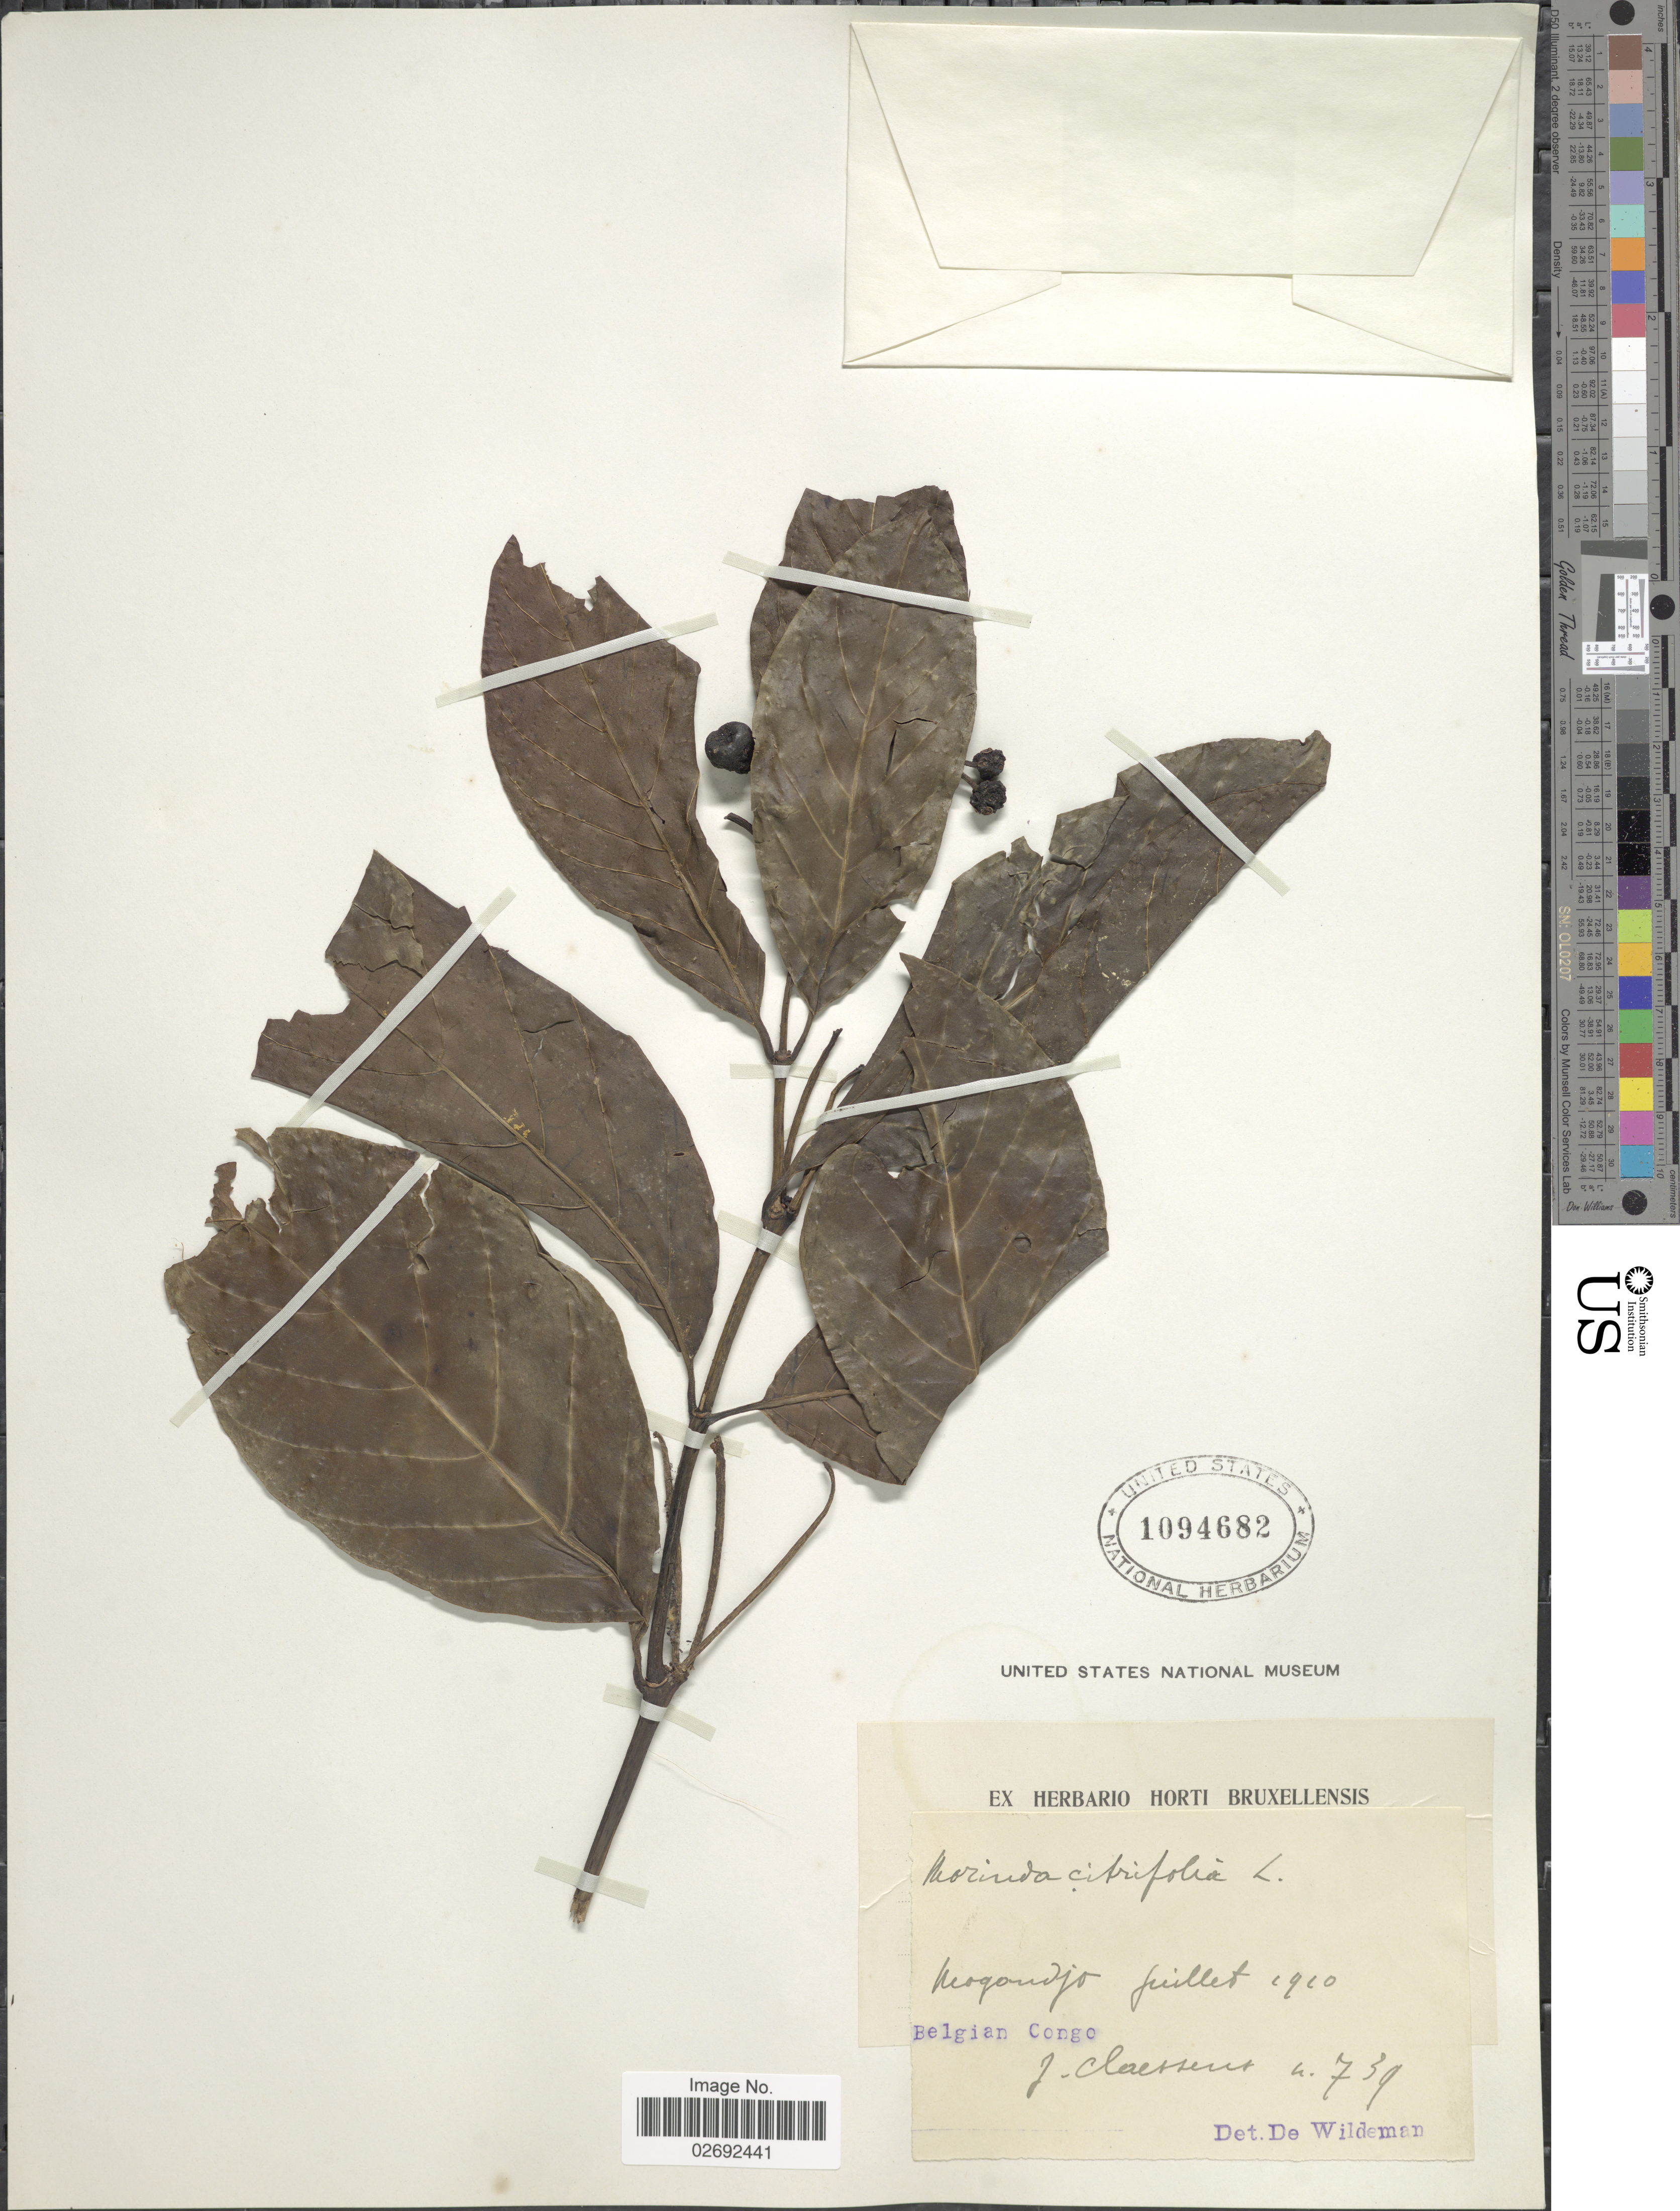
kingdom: Plantae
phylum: Tracheophyta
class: Magnoliopsida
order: Gentianales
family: Rubiaceae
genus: Morinda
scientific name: Morinda citrifolia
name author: L.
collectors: J. Claessens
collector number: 739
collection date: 1910-07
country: Congo, Democratic Republic of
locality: Mogandjo, Belgian Congo.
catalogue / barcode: US 1094682